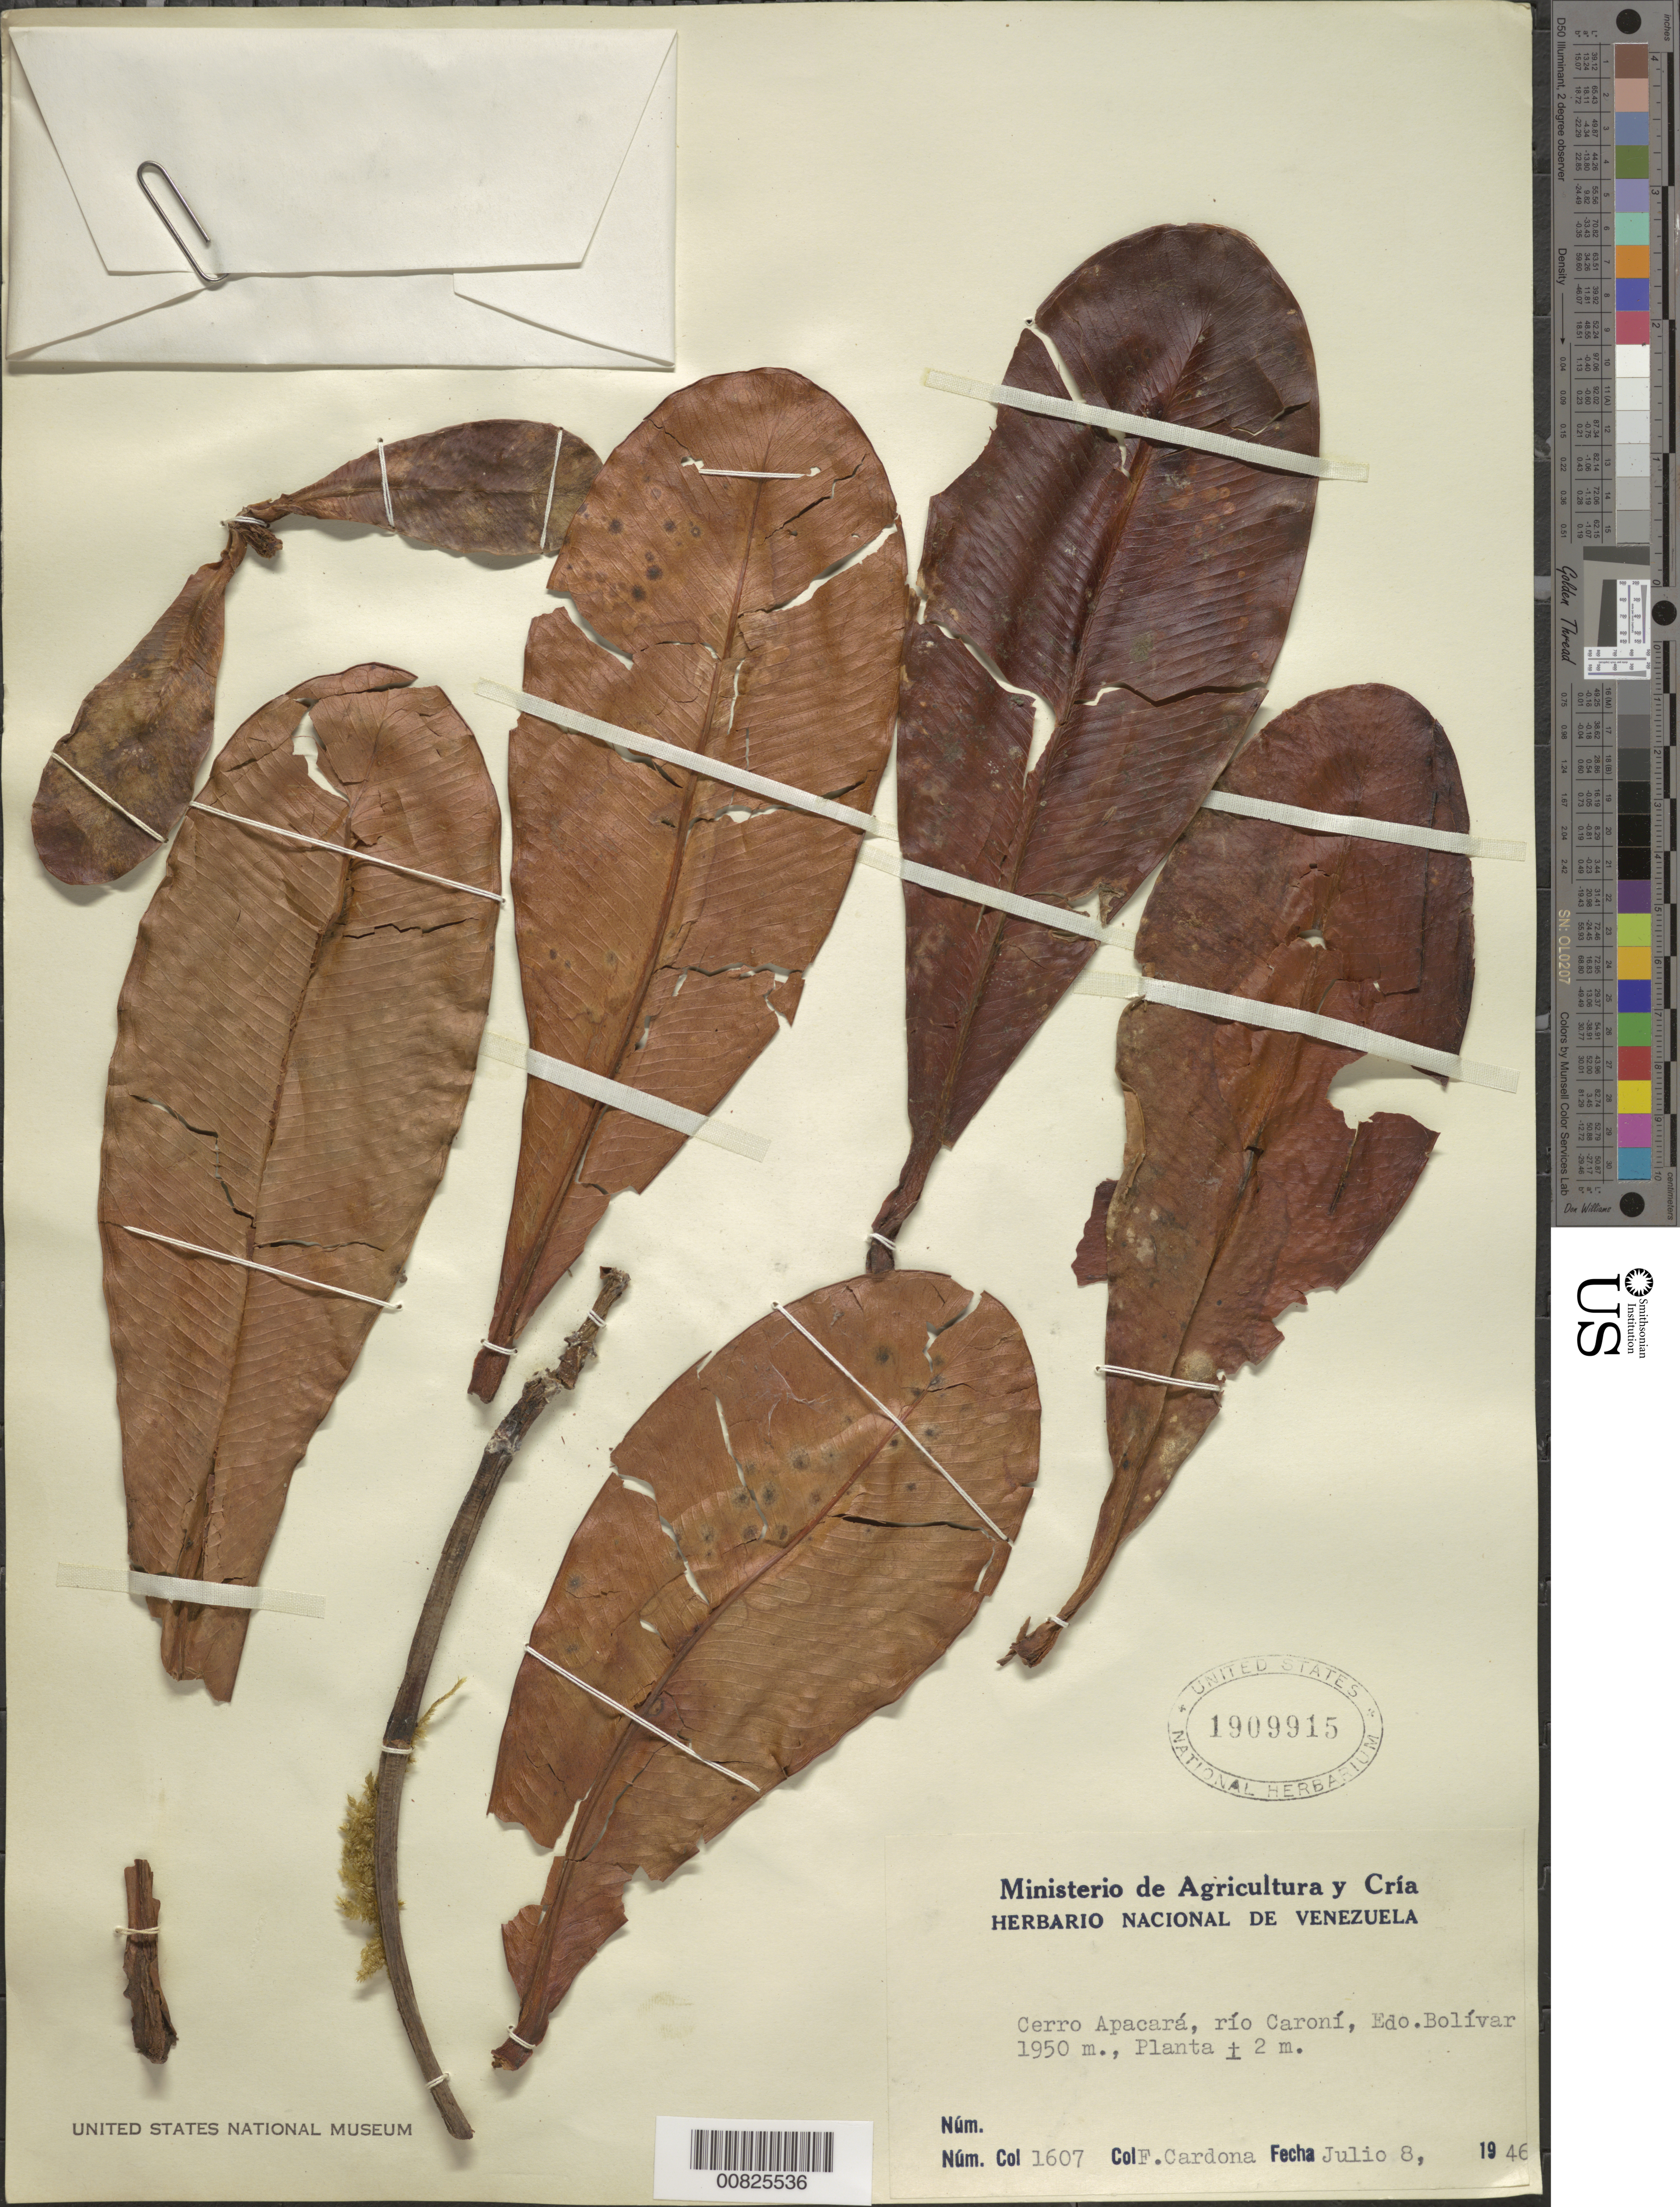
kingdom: Plantae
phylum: Tracheophyta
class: Magnoliopsida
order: Malpighiales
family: Clusiaceae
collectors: F. Cardona Puig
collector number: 1607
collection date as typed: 7-Jul-46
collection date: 1946-07-07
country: Venezuela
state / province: Bolívar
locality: Río Caroní, Cerro Apacará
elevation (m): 1950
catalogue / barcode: US 1909915